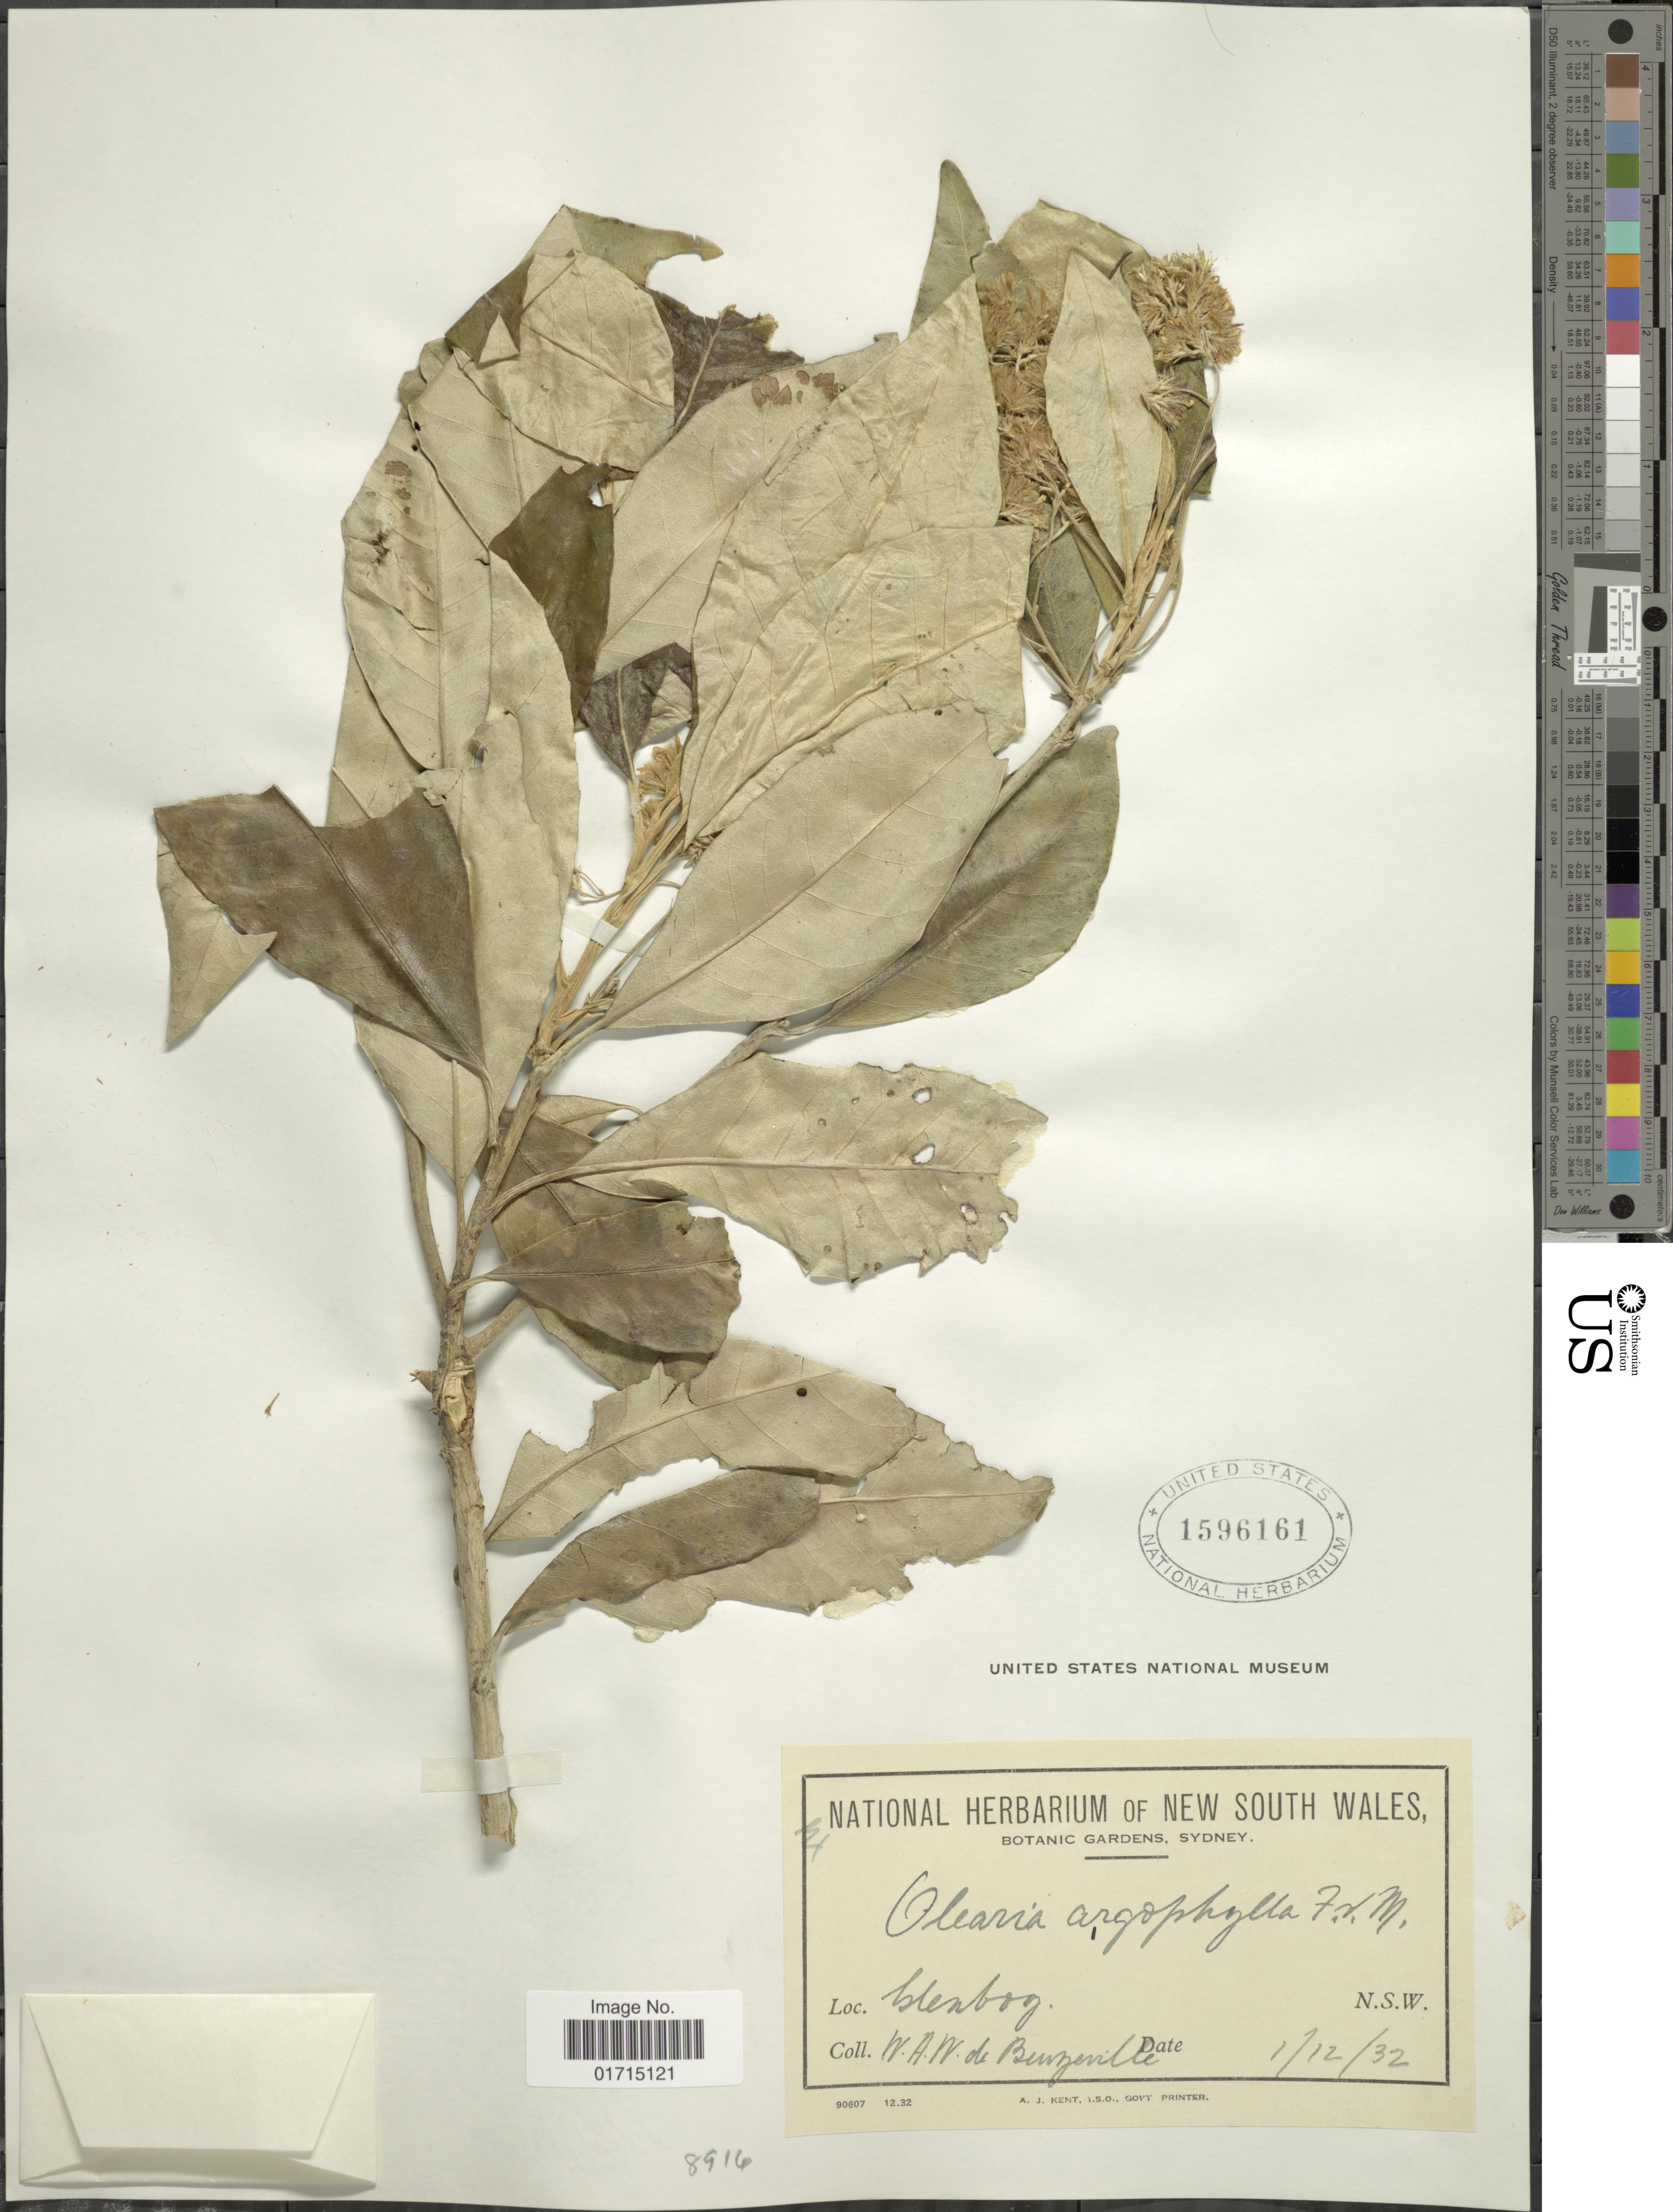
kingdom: Plantae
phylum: Tracheophyta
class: Magnoliopsida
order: Asterales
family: Asteraceae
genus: Olearia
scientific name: Olearia argophylla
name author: (Labill.) F. Muell. ex Benth.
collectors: W. Benzeville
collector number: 13?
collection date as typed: Transcribed d/m/y: 1/12/32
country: Australia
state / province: New South Wales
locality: Glenbog, N.S. W.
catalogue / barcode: US 1596161